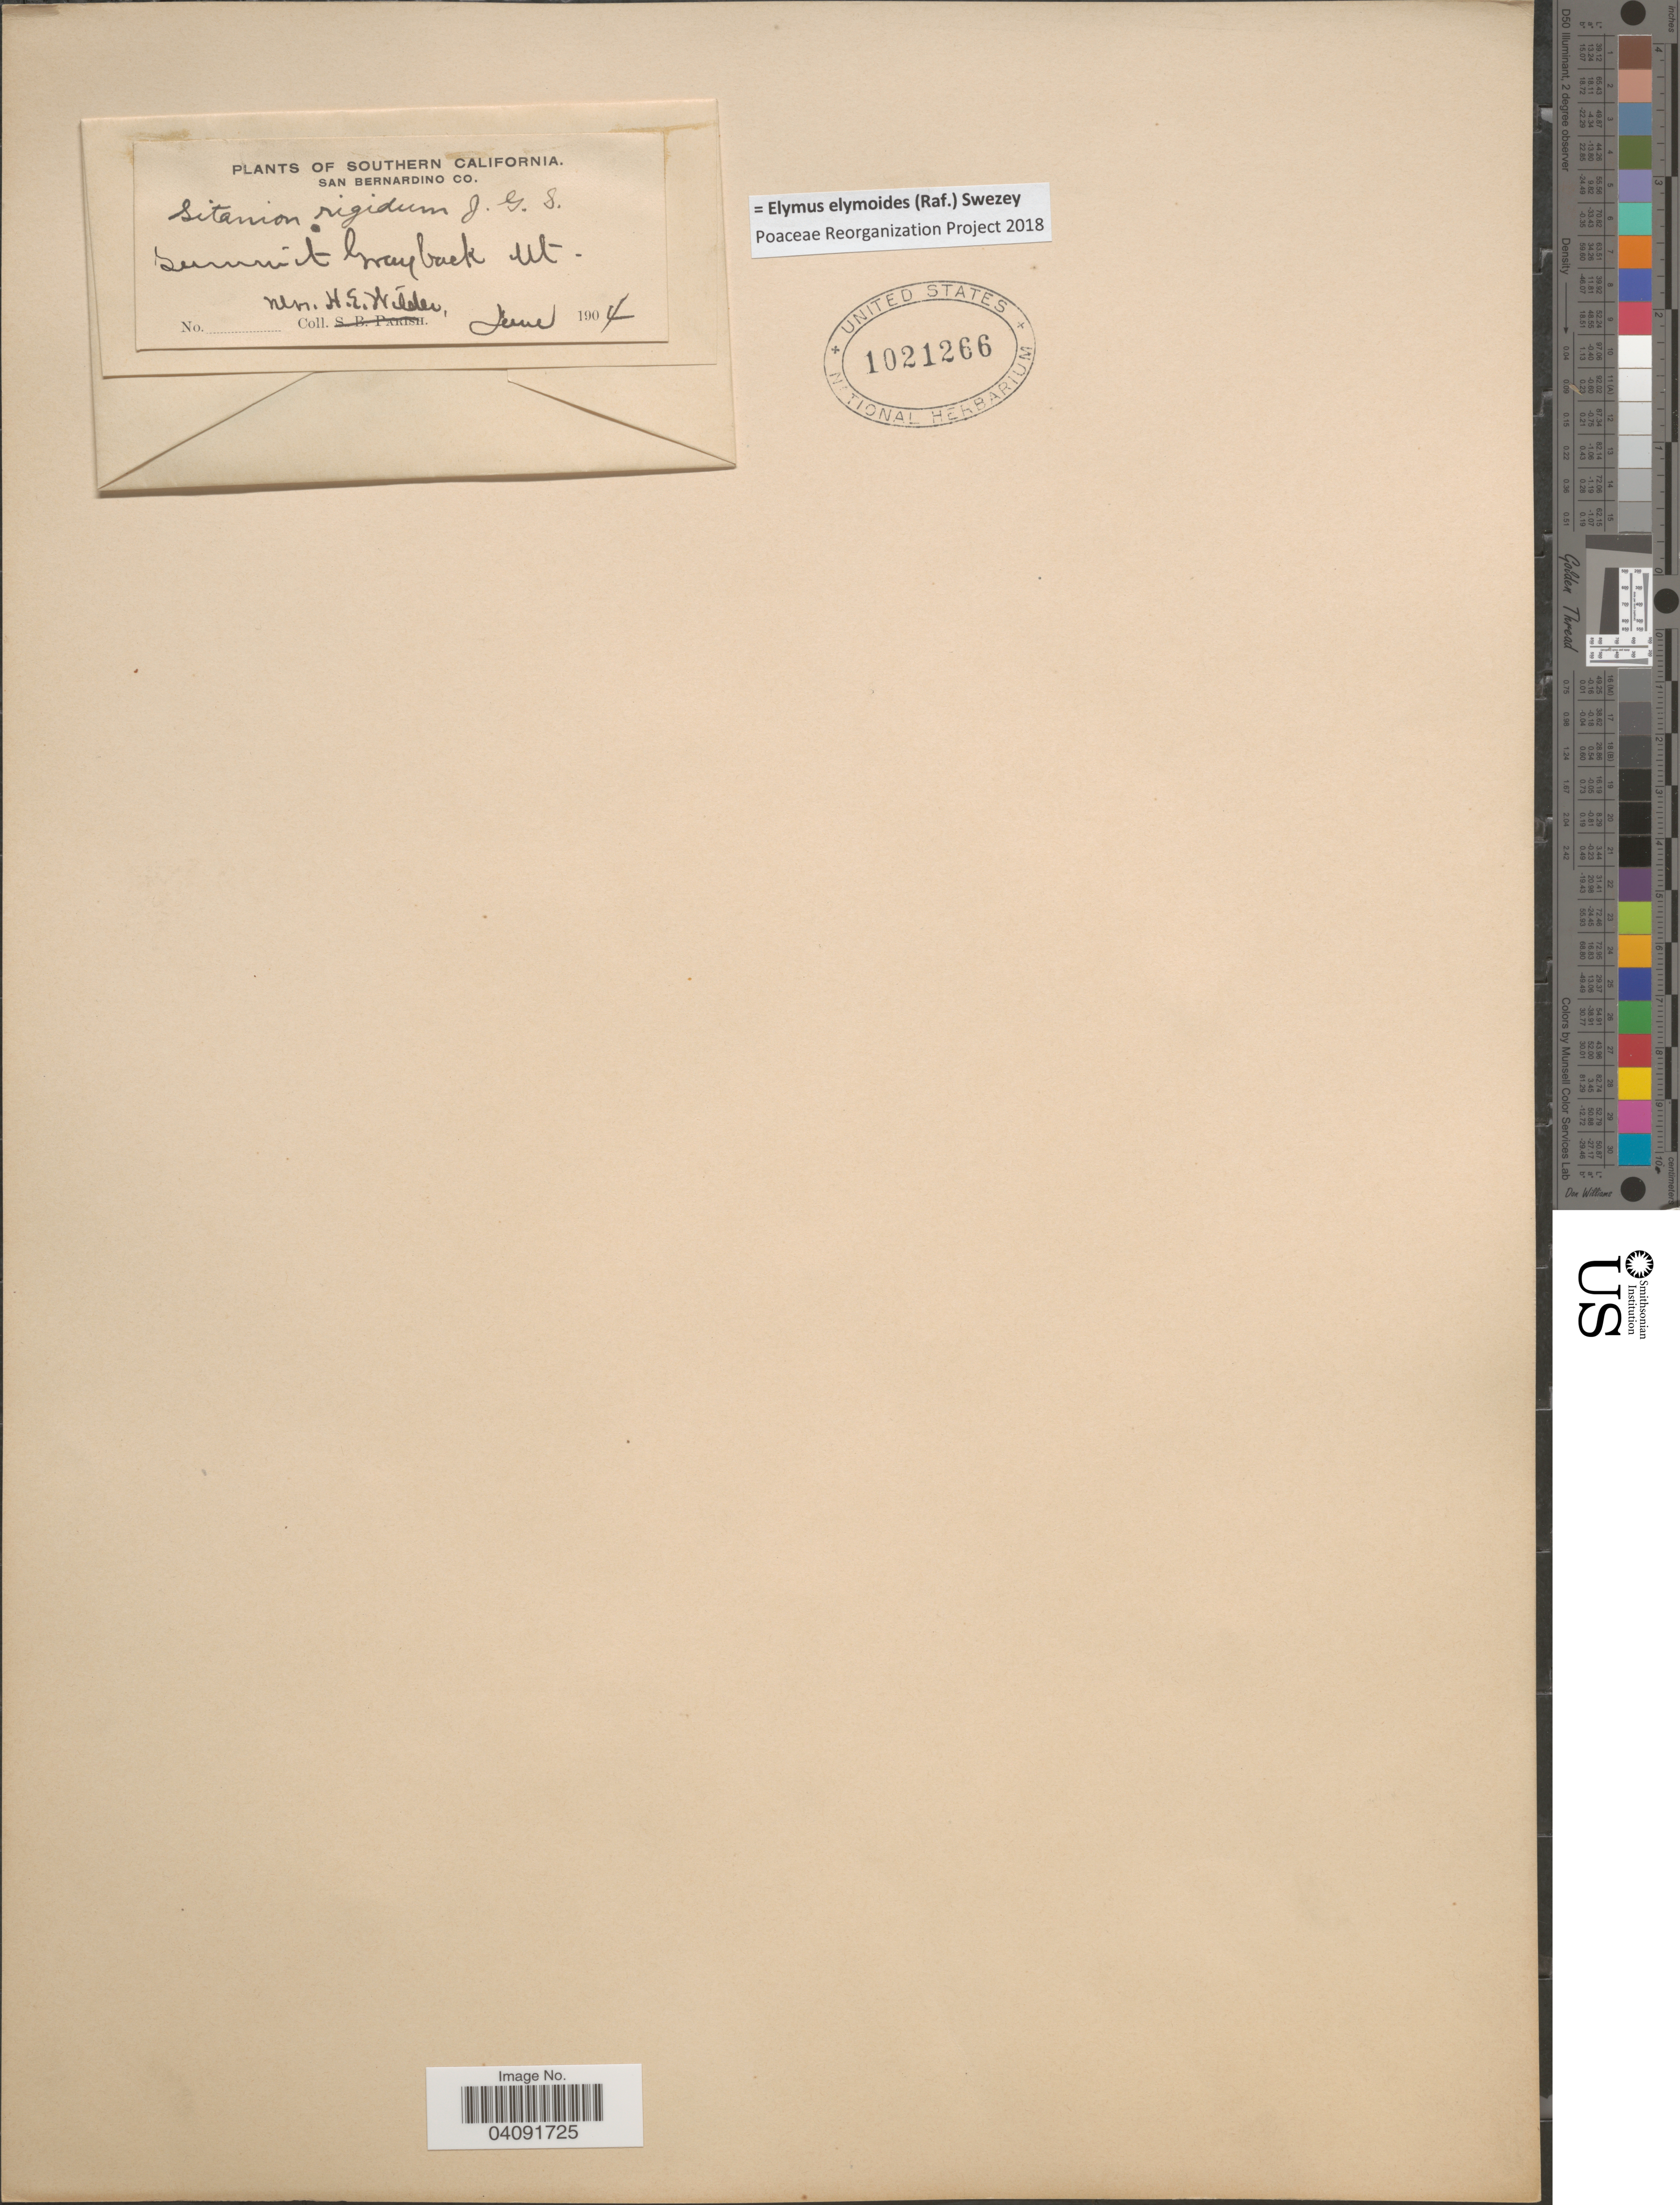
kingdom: Plantae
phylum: Tracheophyta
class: Liliopsida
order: Poales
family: Poaceae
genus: Elymus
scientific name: Elymus elymoides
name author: (Raf.) Swezey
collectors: H. Wilder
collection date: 1904-06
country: United States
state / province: California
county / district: San Bernardino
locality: Southern California. San Bernardino Co. Summit Grayback Mt.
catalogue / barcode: US 1021266